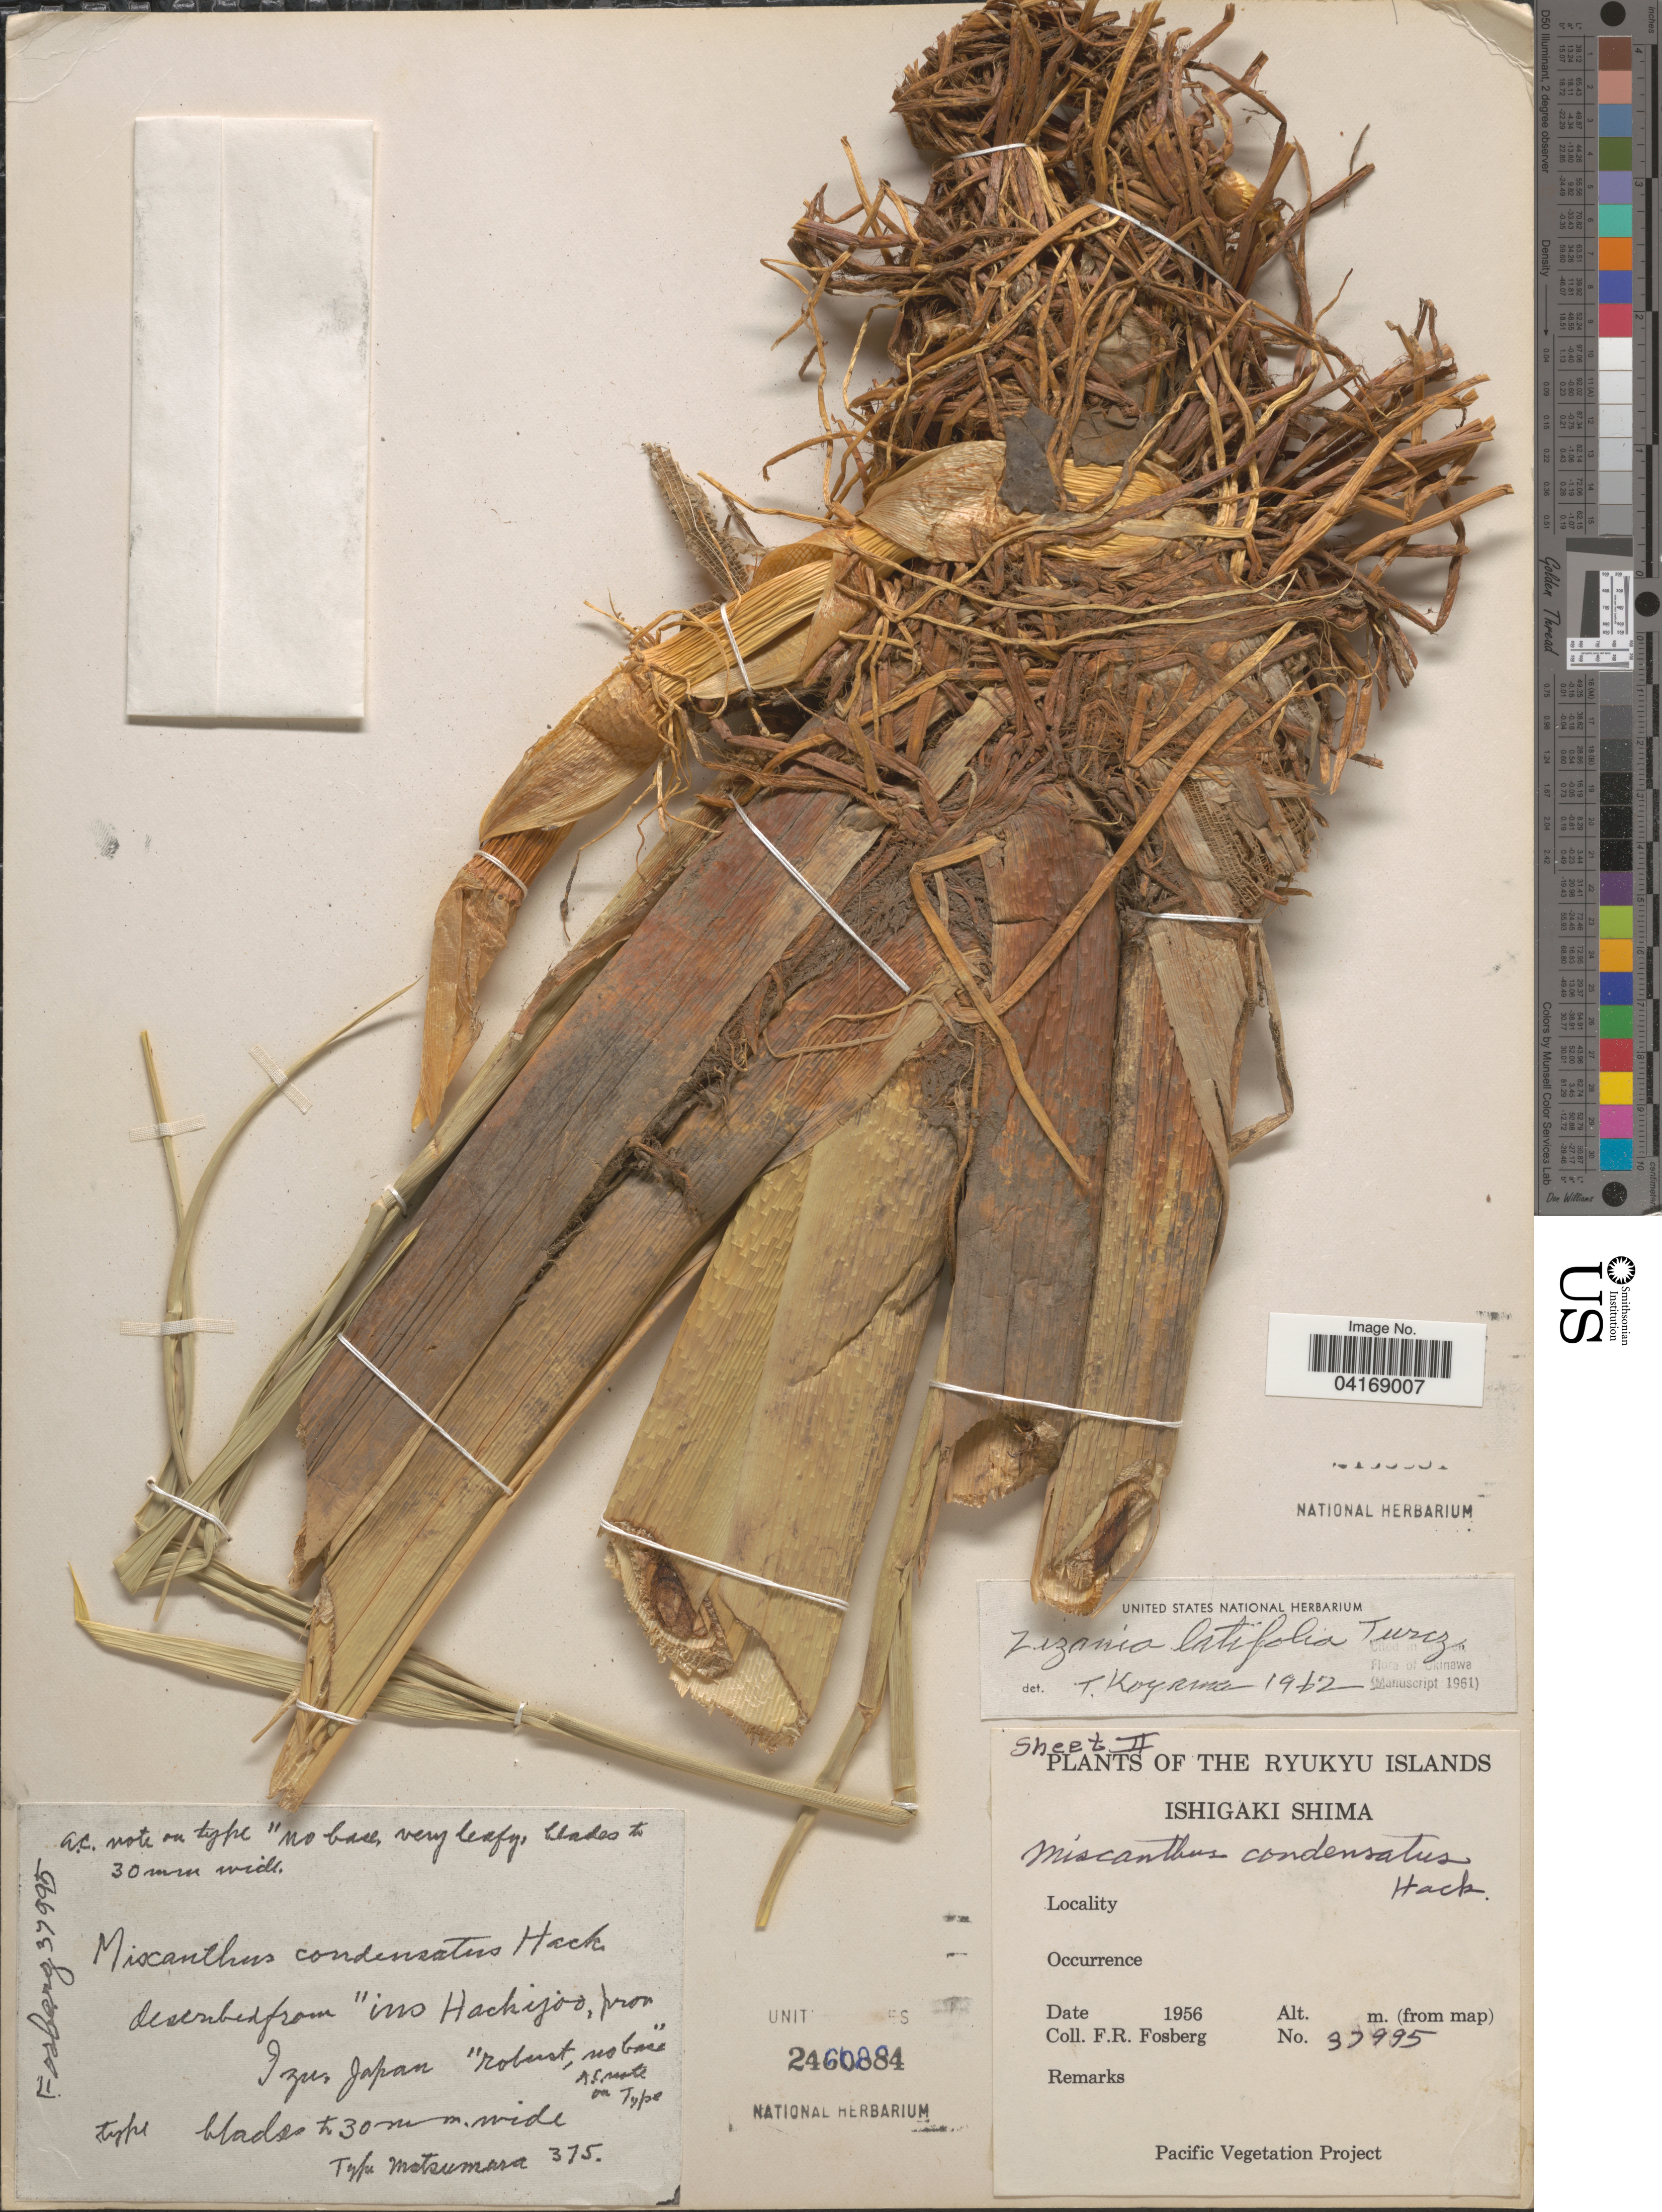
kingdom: Plantae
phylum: Tracheophyta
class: Liliopsida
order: Poales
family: Poaceae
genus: Zizania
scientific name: Zizania latifolia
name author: (Griseb.) Stapf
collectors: F. R. Fosberg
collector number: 37995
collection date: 1956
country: Japan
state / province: Okinawa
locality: The Ryukyu Islands. Ishigaki Shima. 'Ins Hachijoo, prov. Izu.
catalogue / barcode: US 2460884